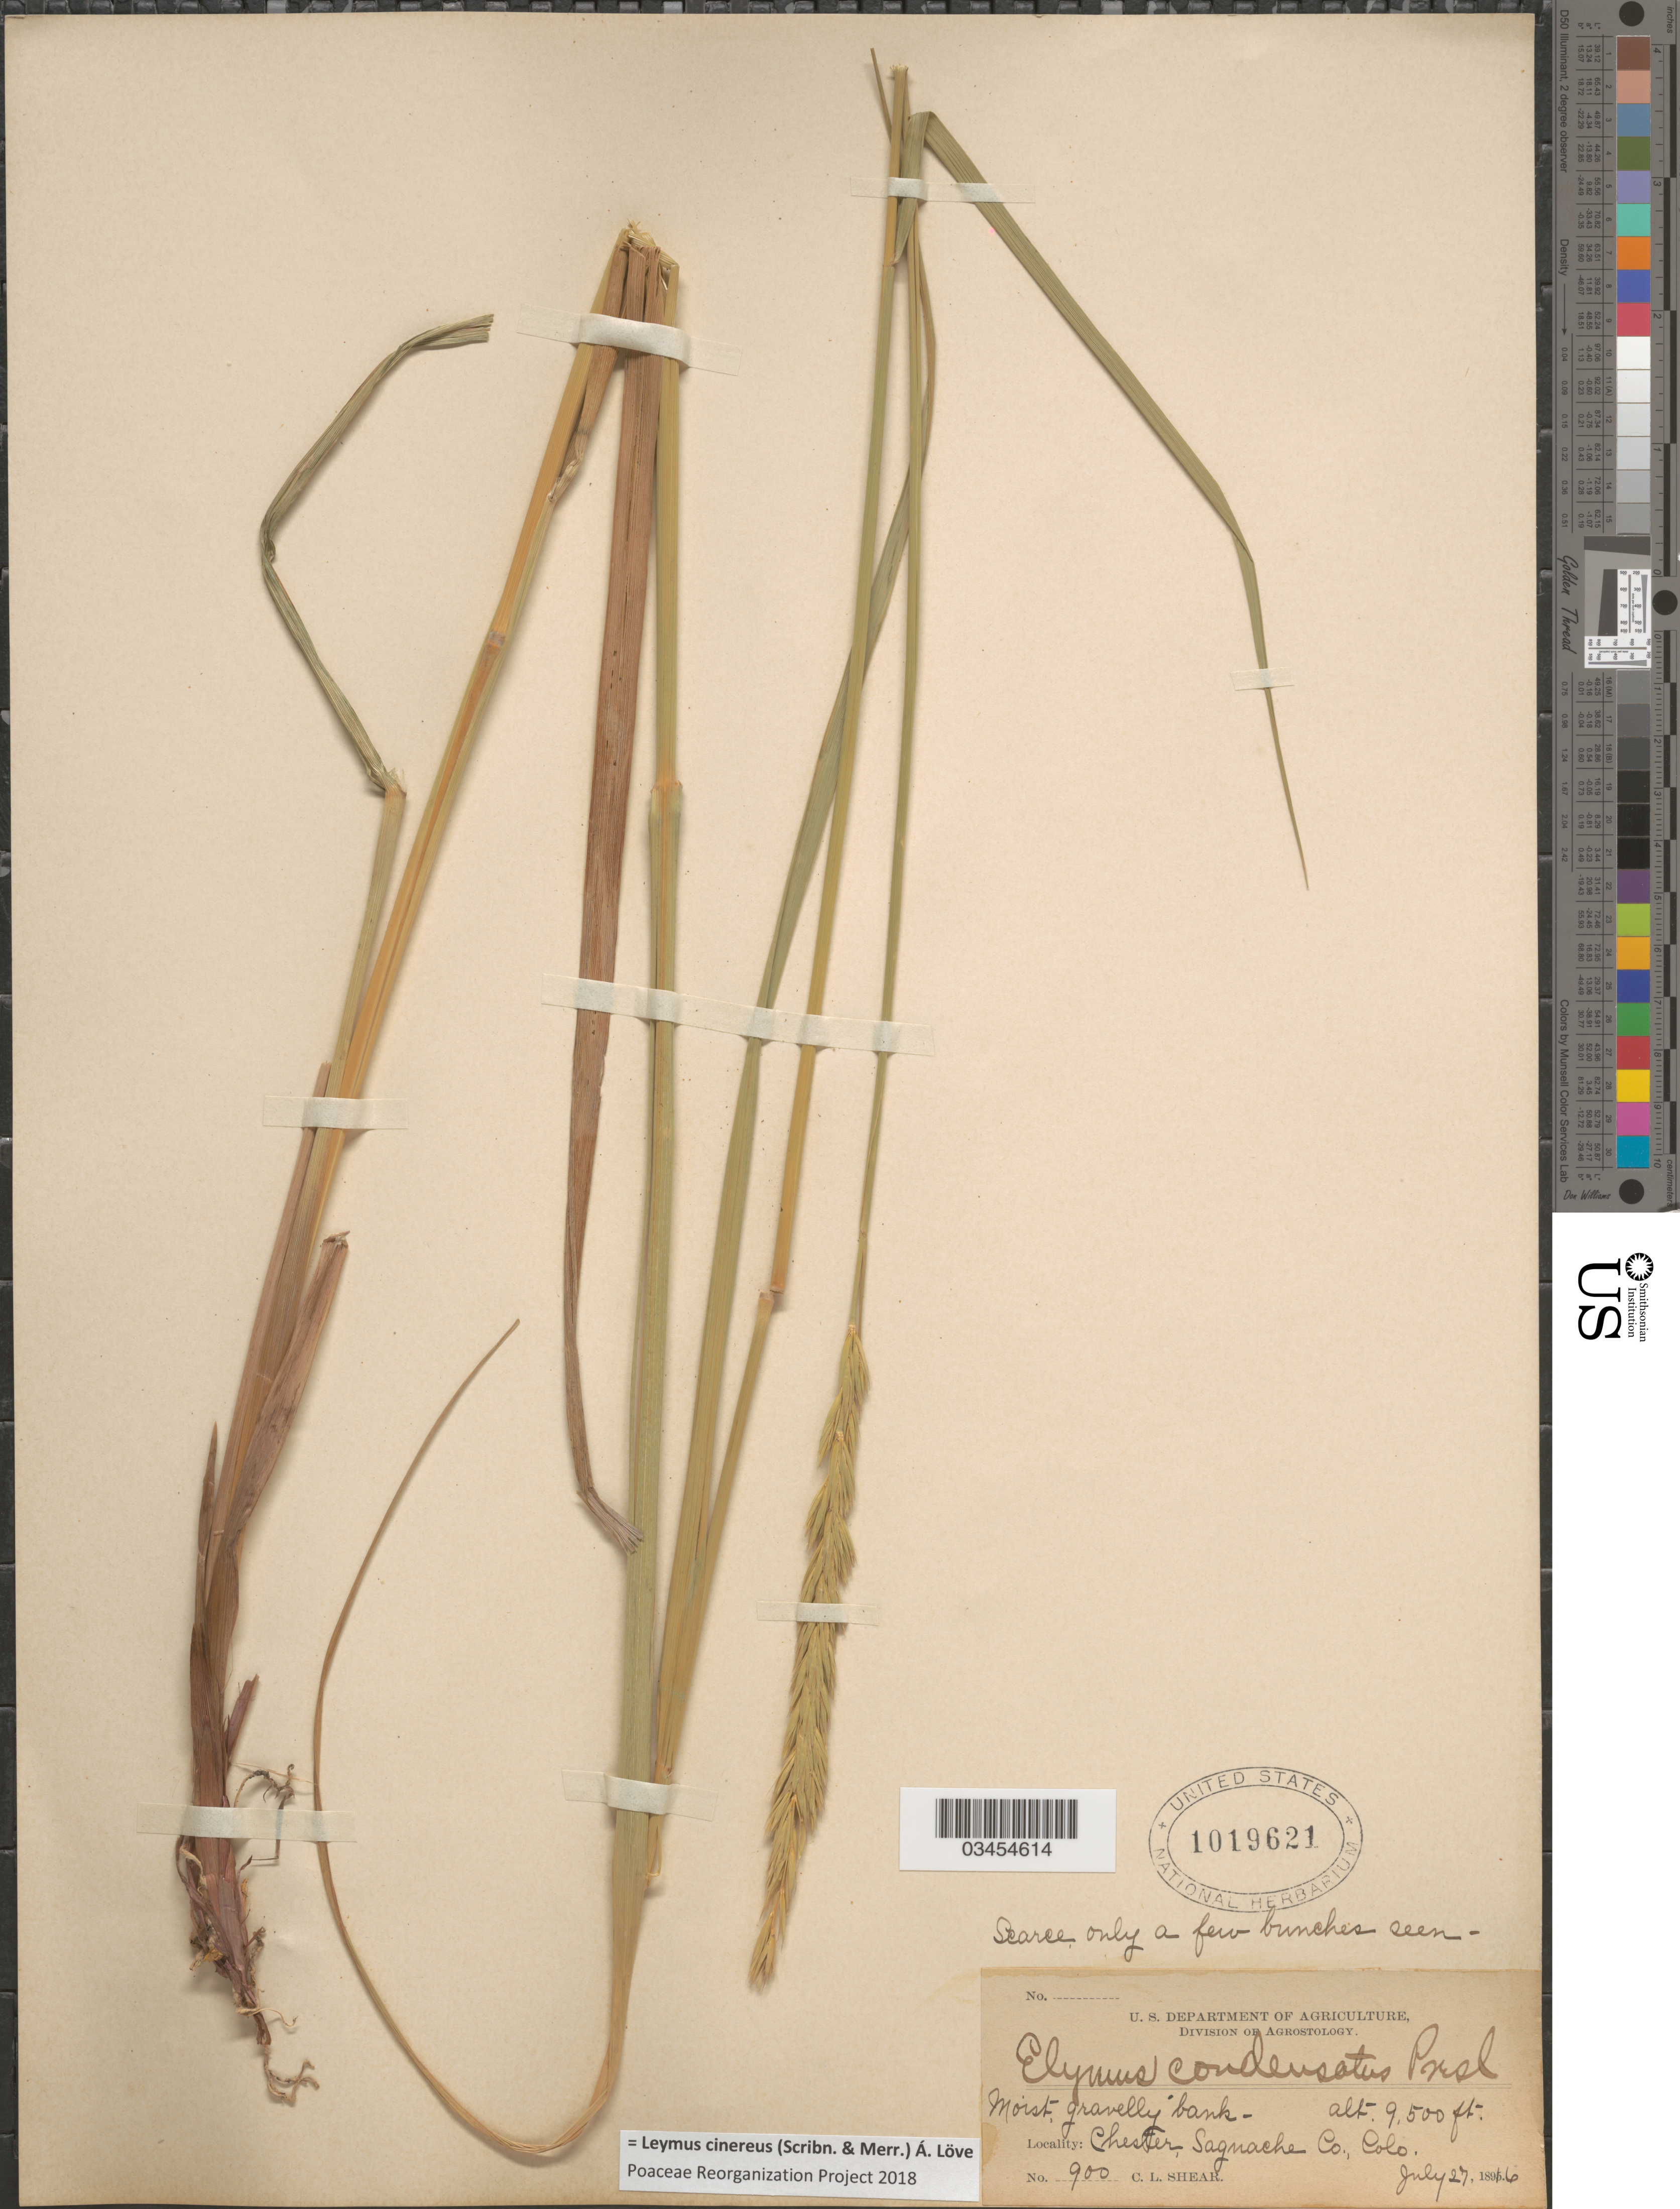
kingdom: Plantae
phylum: Tracheophyta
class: Liliopsida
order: Poales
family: Poaceae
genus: Leymus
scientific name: Leymus cinereus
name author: (Scribn. & Merr.) Á. Löve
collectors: C. L. Shear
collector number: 900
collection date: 1896-07-27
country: United States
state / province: Colorado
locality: Moist gravelly bank. Chester, Saguache Co.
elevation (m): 2896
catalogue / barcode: US 1019621